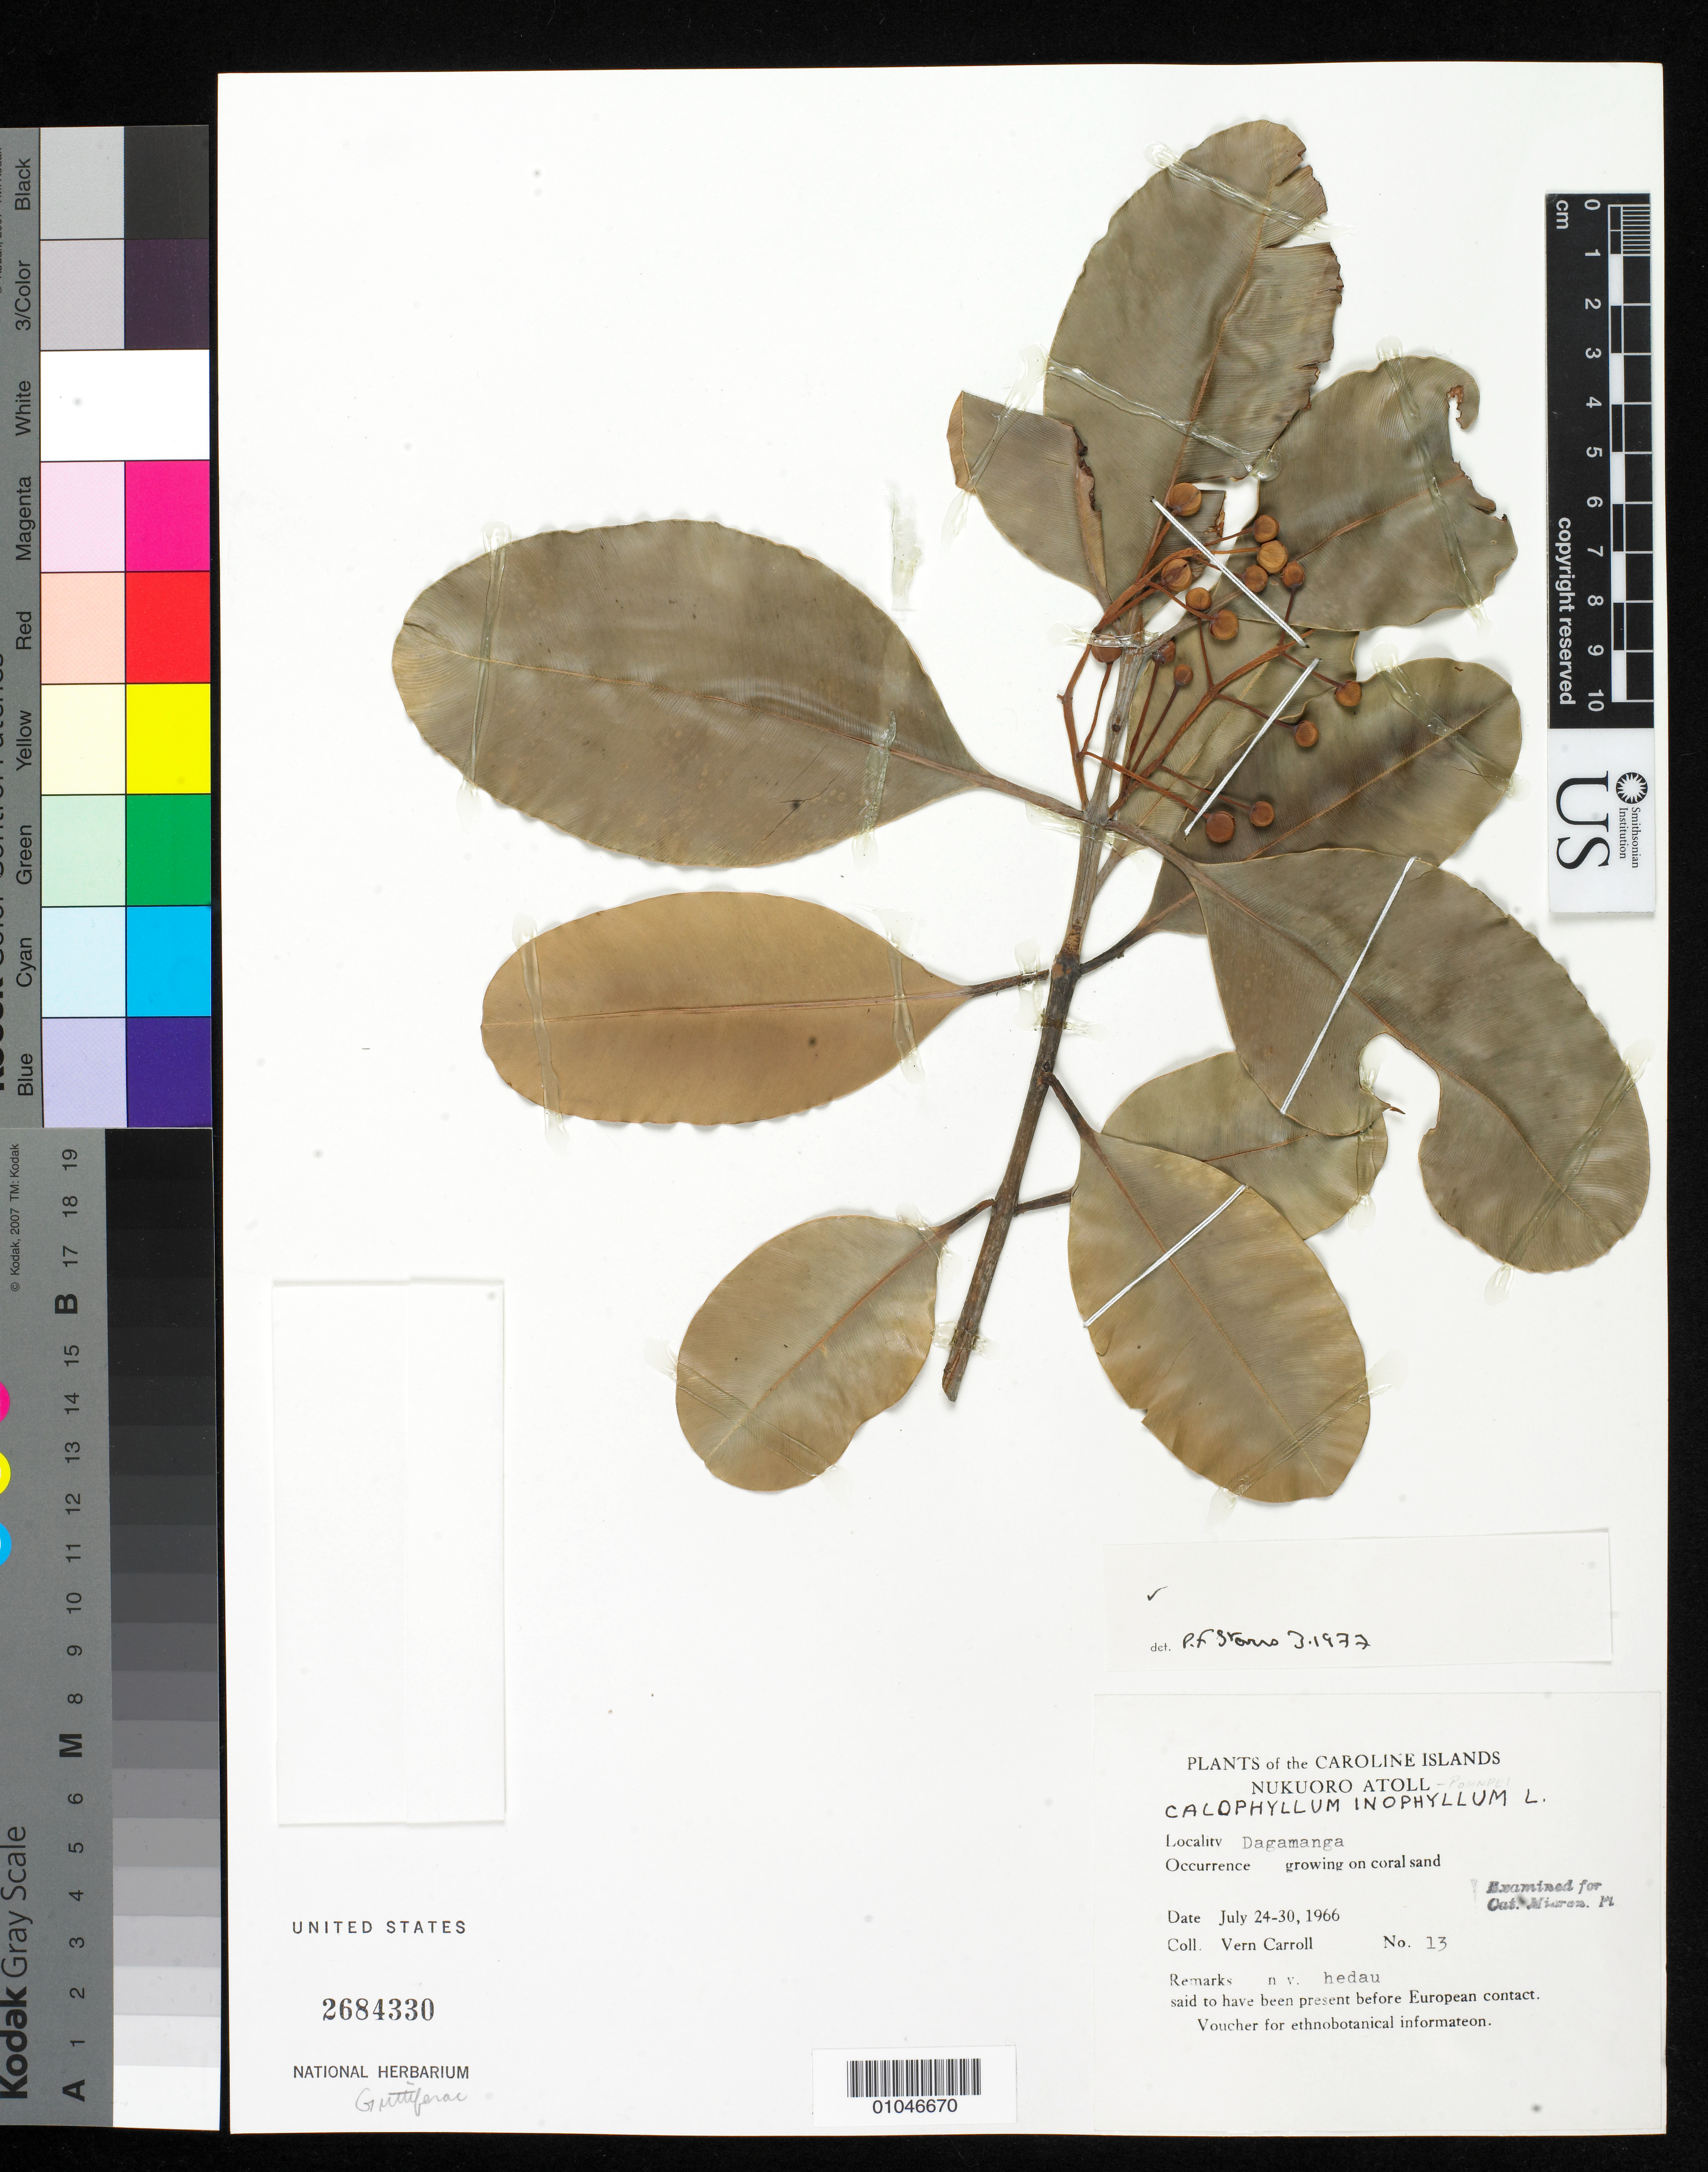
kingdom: Plantae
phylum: Tracheophyta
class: Magnoliopsida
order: Malpighiales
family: Calophyllaceae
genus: Calophyllum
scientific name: Calophyllum inophyllum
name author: L.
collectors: V. Carroll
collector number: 13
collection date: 1966-07-24/1966-07-30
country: Micronesia, Federated States of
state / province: Pohnpei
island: Nukuoro Atoll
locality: Dagamanga Islet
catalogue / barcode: US 2684330